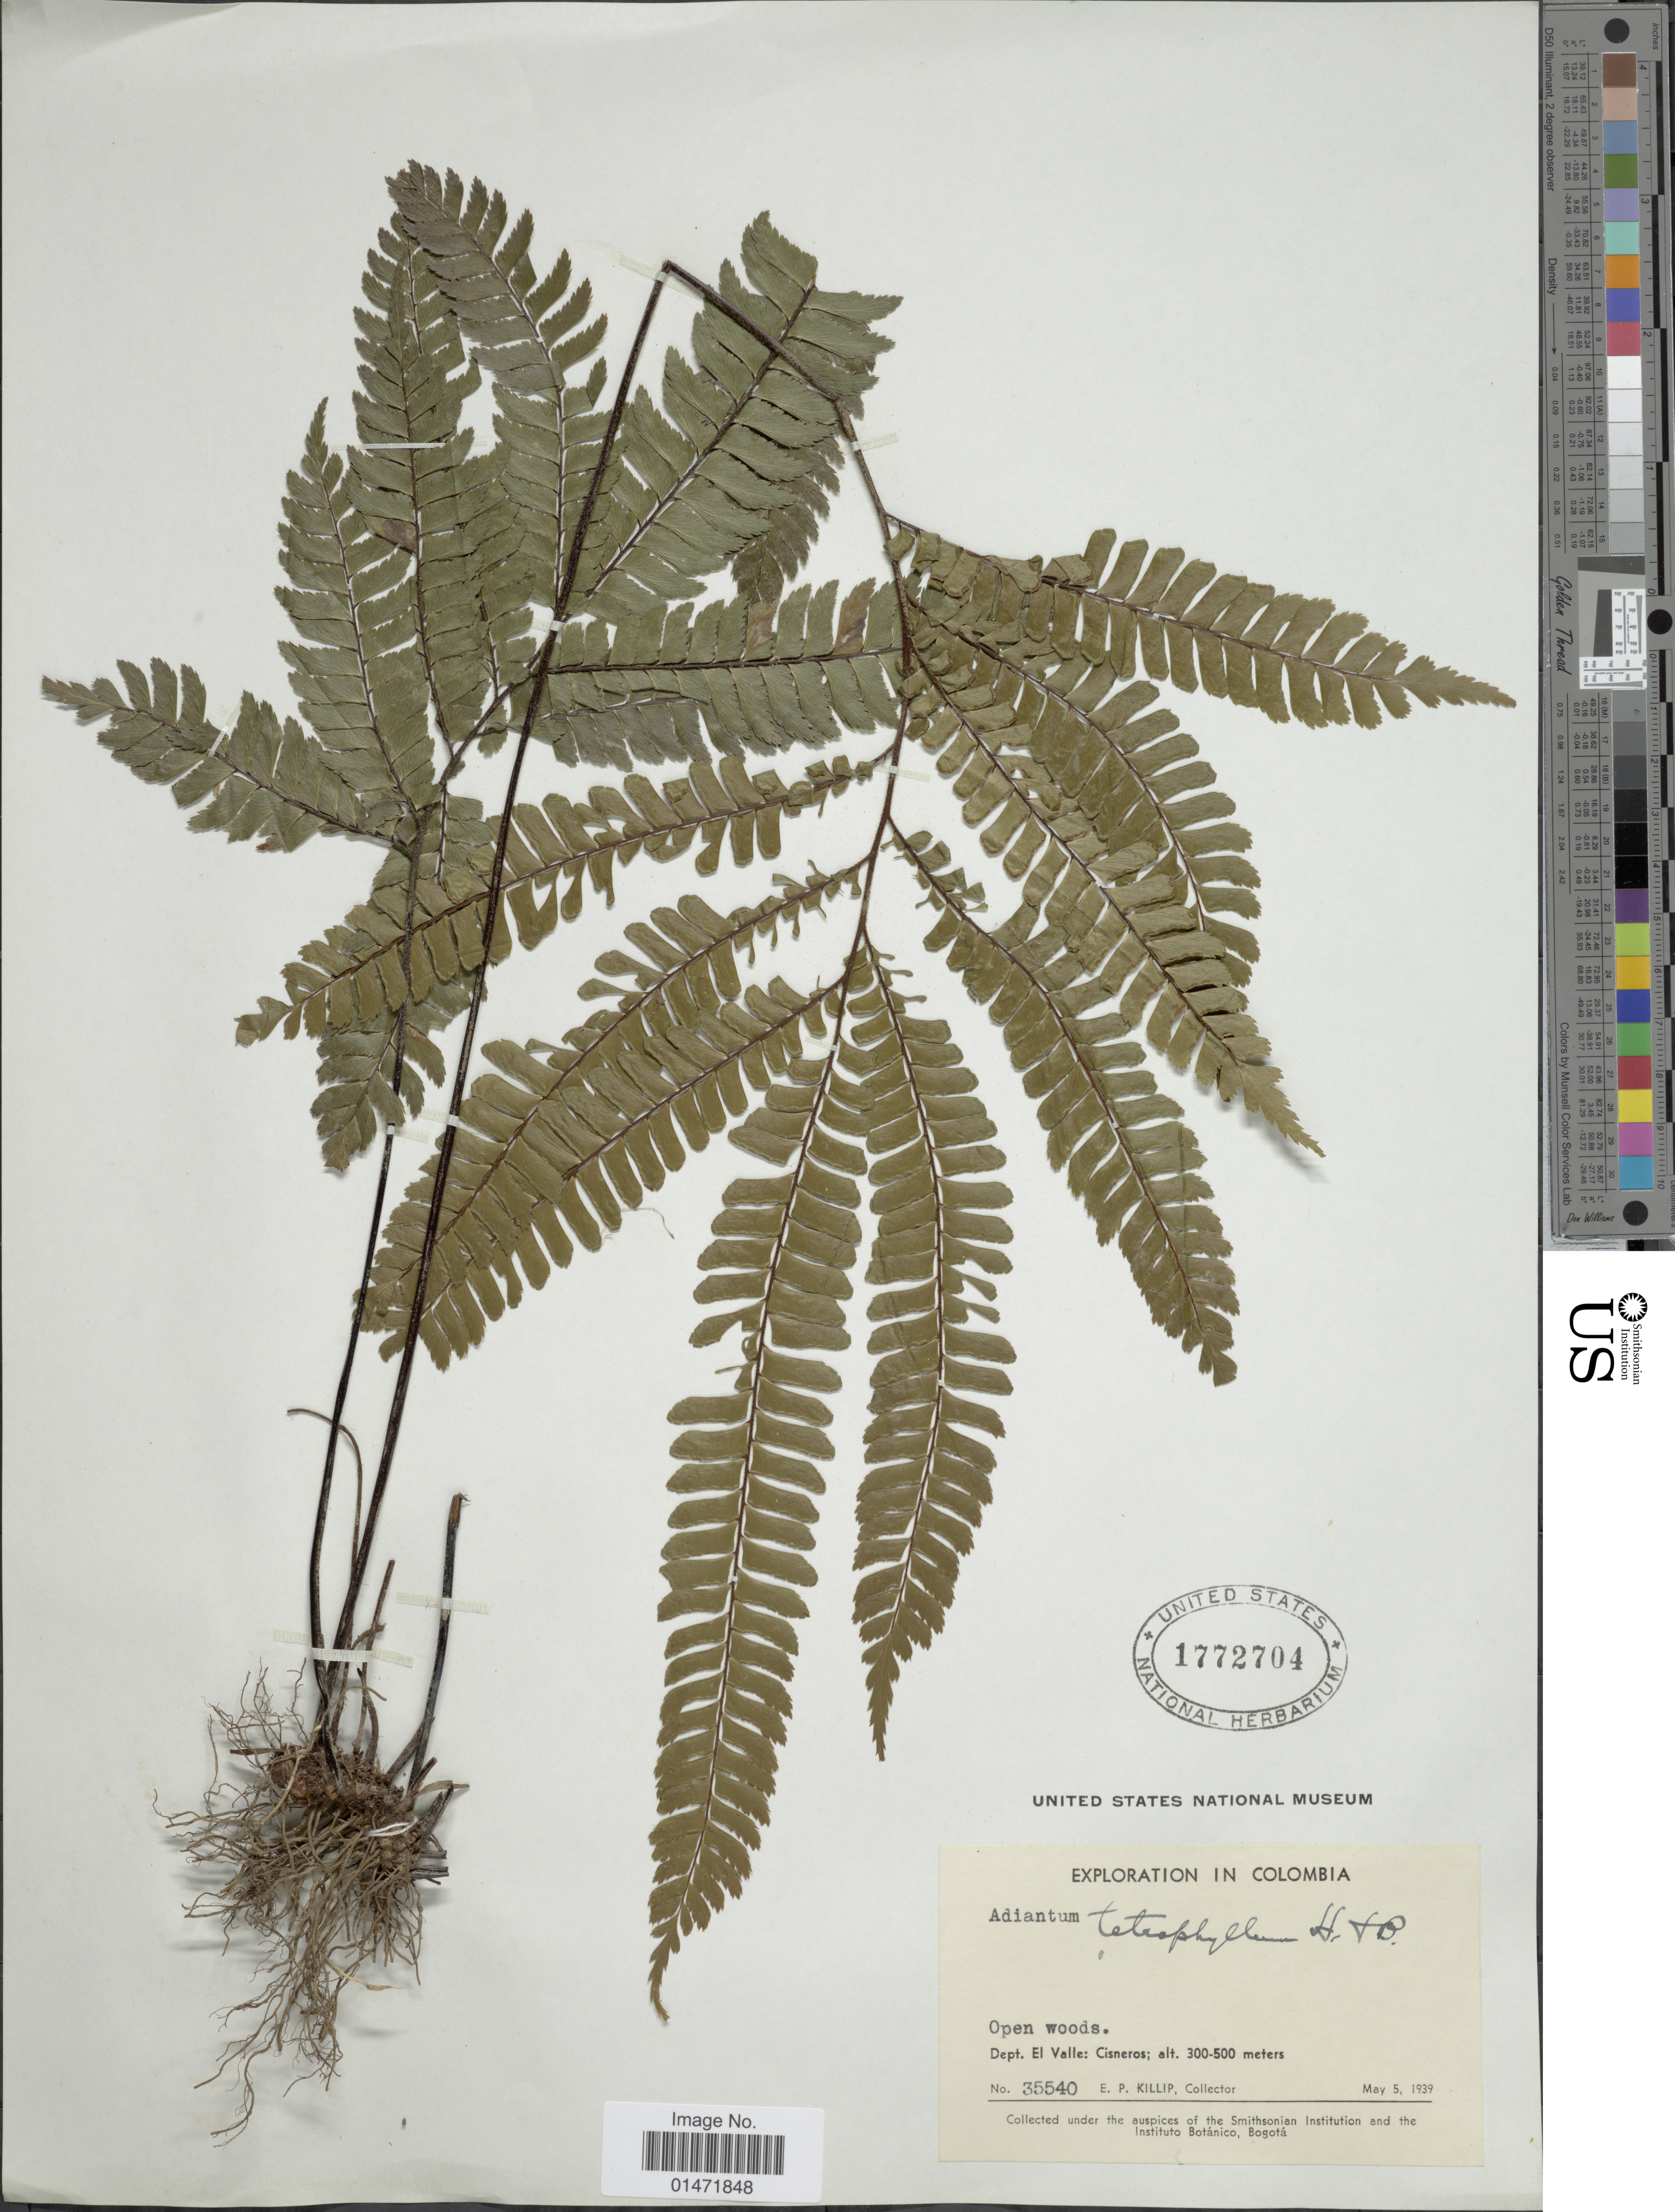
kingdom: Plantae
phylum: Tracheophyta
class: Polypodiopsida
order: Polypodiales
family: Pteridaceae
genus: Adiantum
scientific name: Adiantum tetraphyllum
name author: Humb. & Bonpl. ex Willd.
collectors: E. P. Killip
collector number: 35540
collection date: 1939-05-05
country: Colombia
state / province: Valle del Cauca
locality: Dept. El Valle: Cisneros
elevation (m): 300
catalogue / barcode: US 1772704